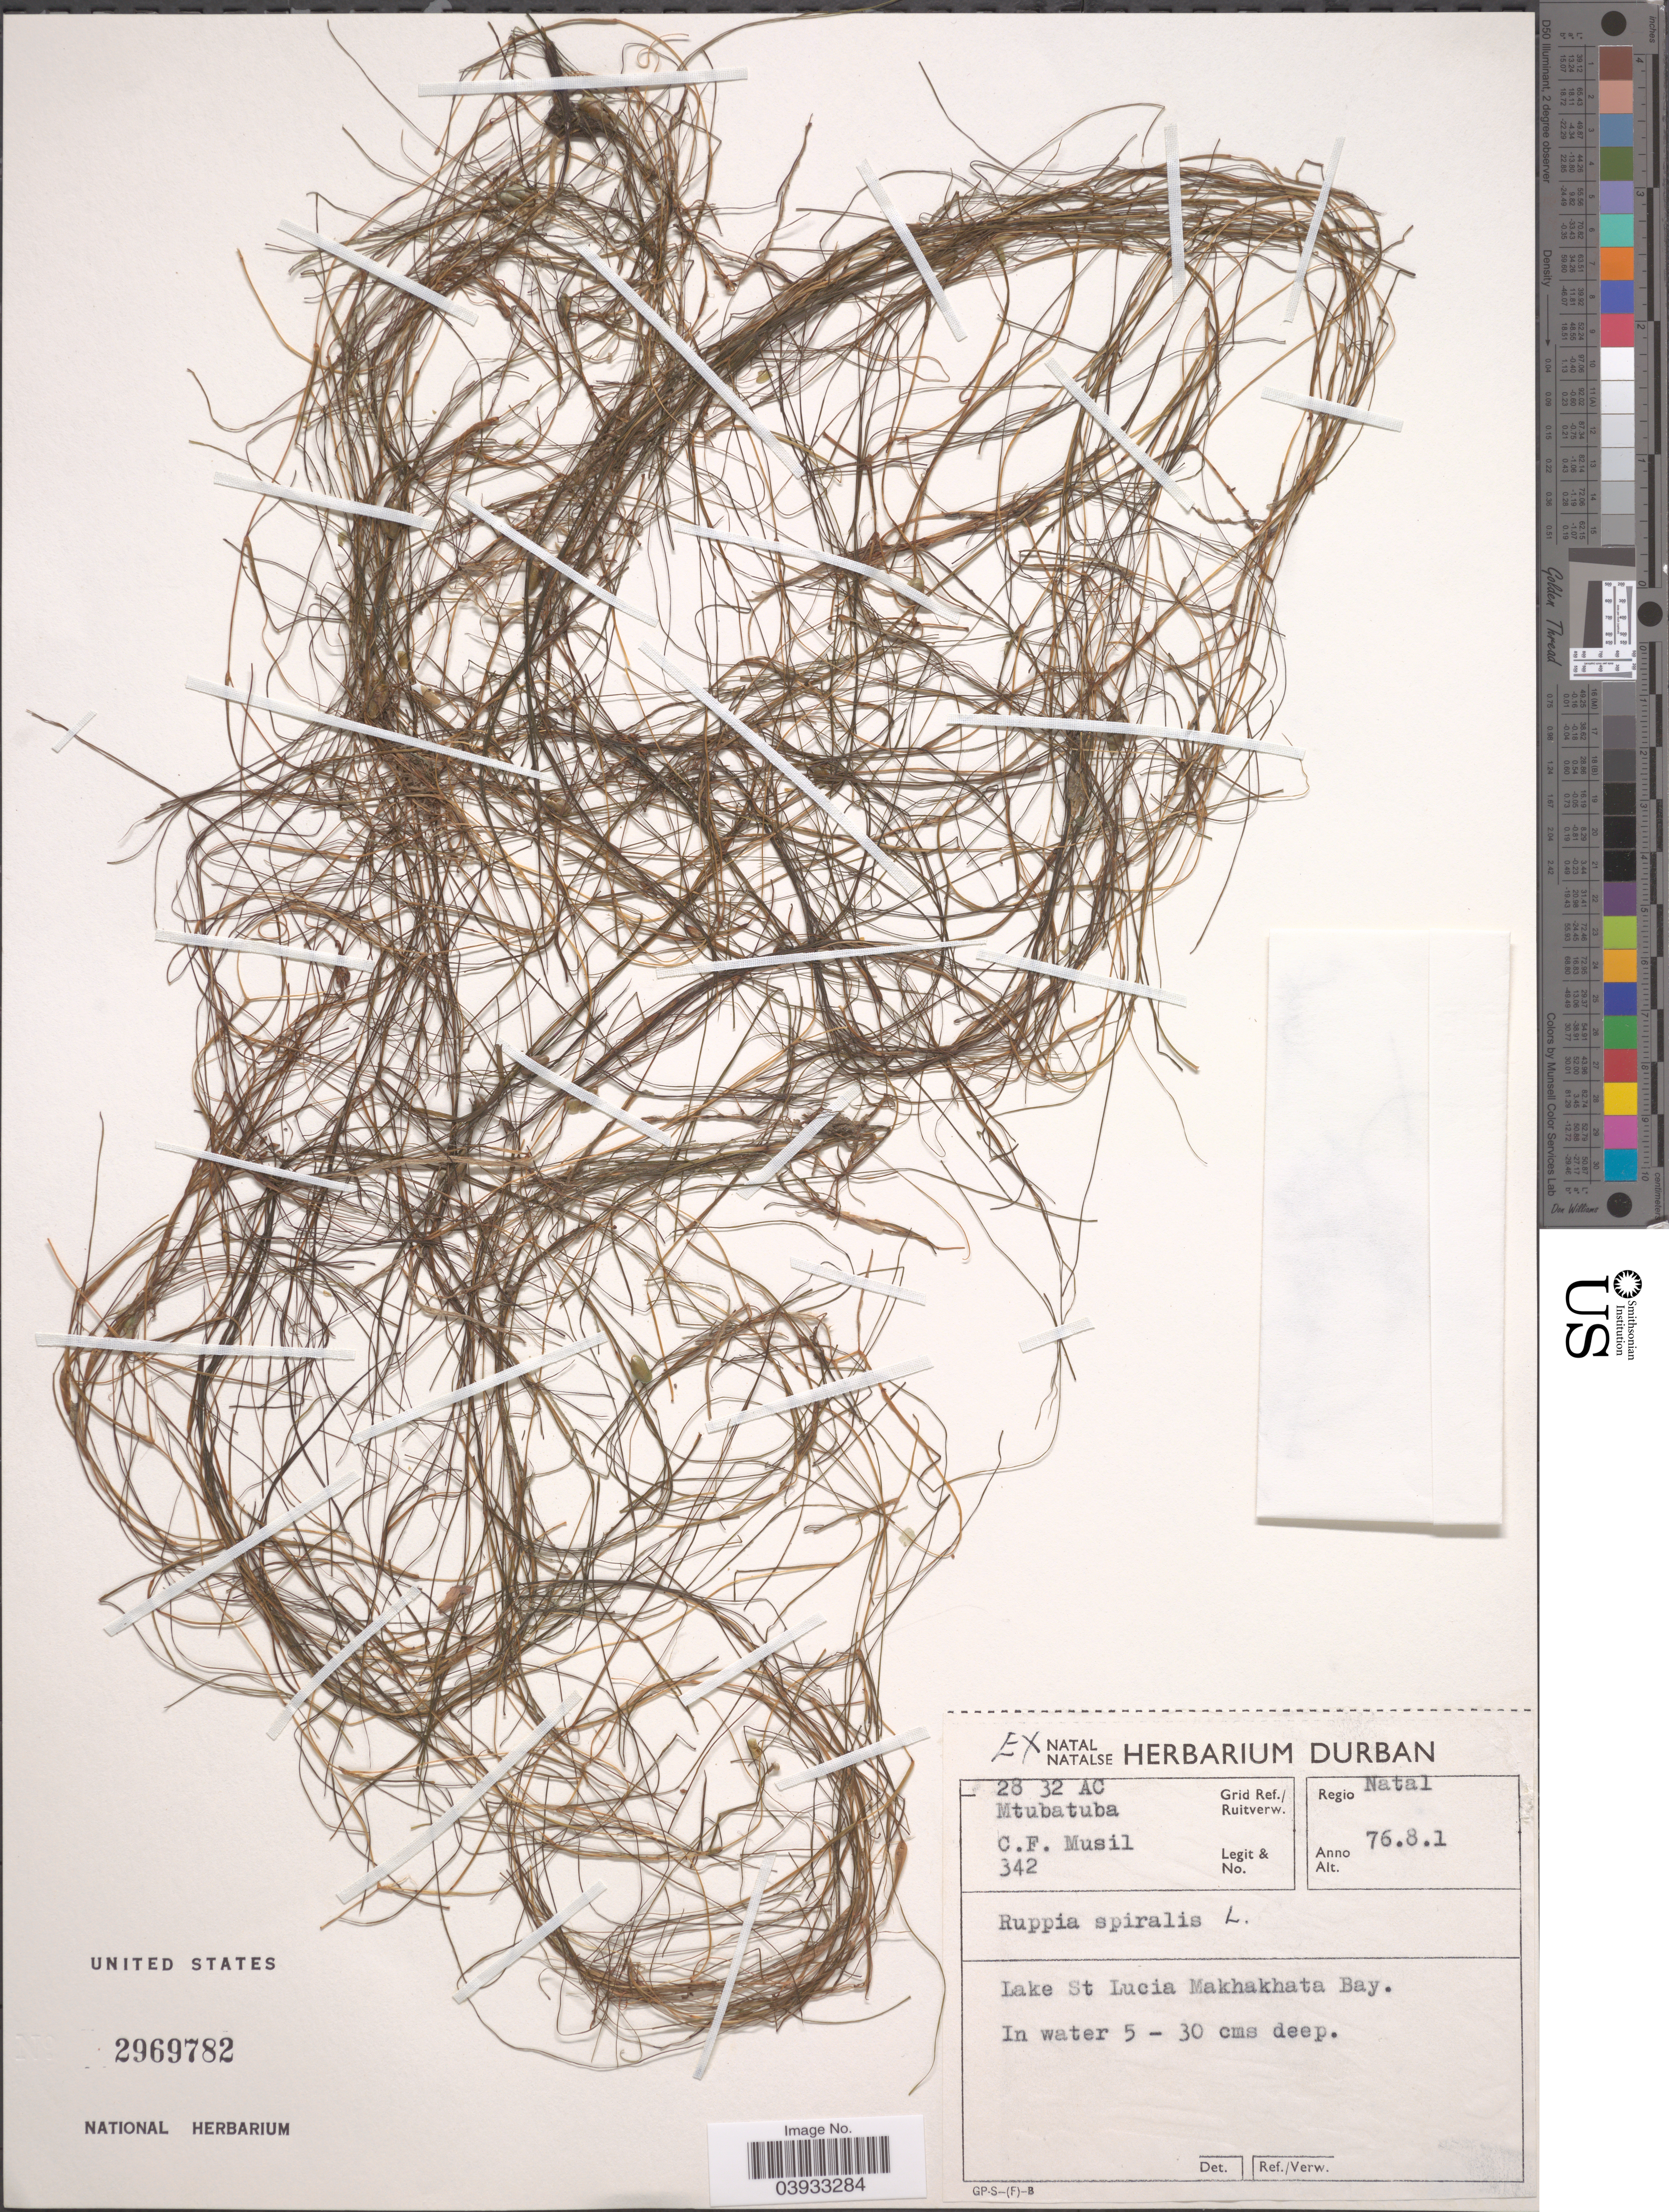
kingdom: Plantae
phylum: Tracheophyta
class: Liliopsida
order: Alismatales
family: Ruppiaceae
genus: Ruppia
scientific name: Ruppia maritima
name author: L.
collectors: C. Musil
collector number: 342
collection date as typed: Transcribed d/m/y: 1/8/76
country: South Africa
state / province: KwaZulu-Natal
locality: Grid Ref./ Ruitverw. 28 32 AC Mtubatuba. Regio Natal. Lake St Lucia Makhakhata Bay.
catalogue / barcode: US 2969782